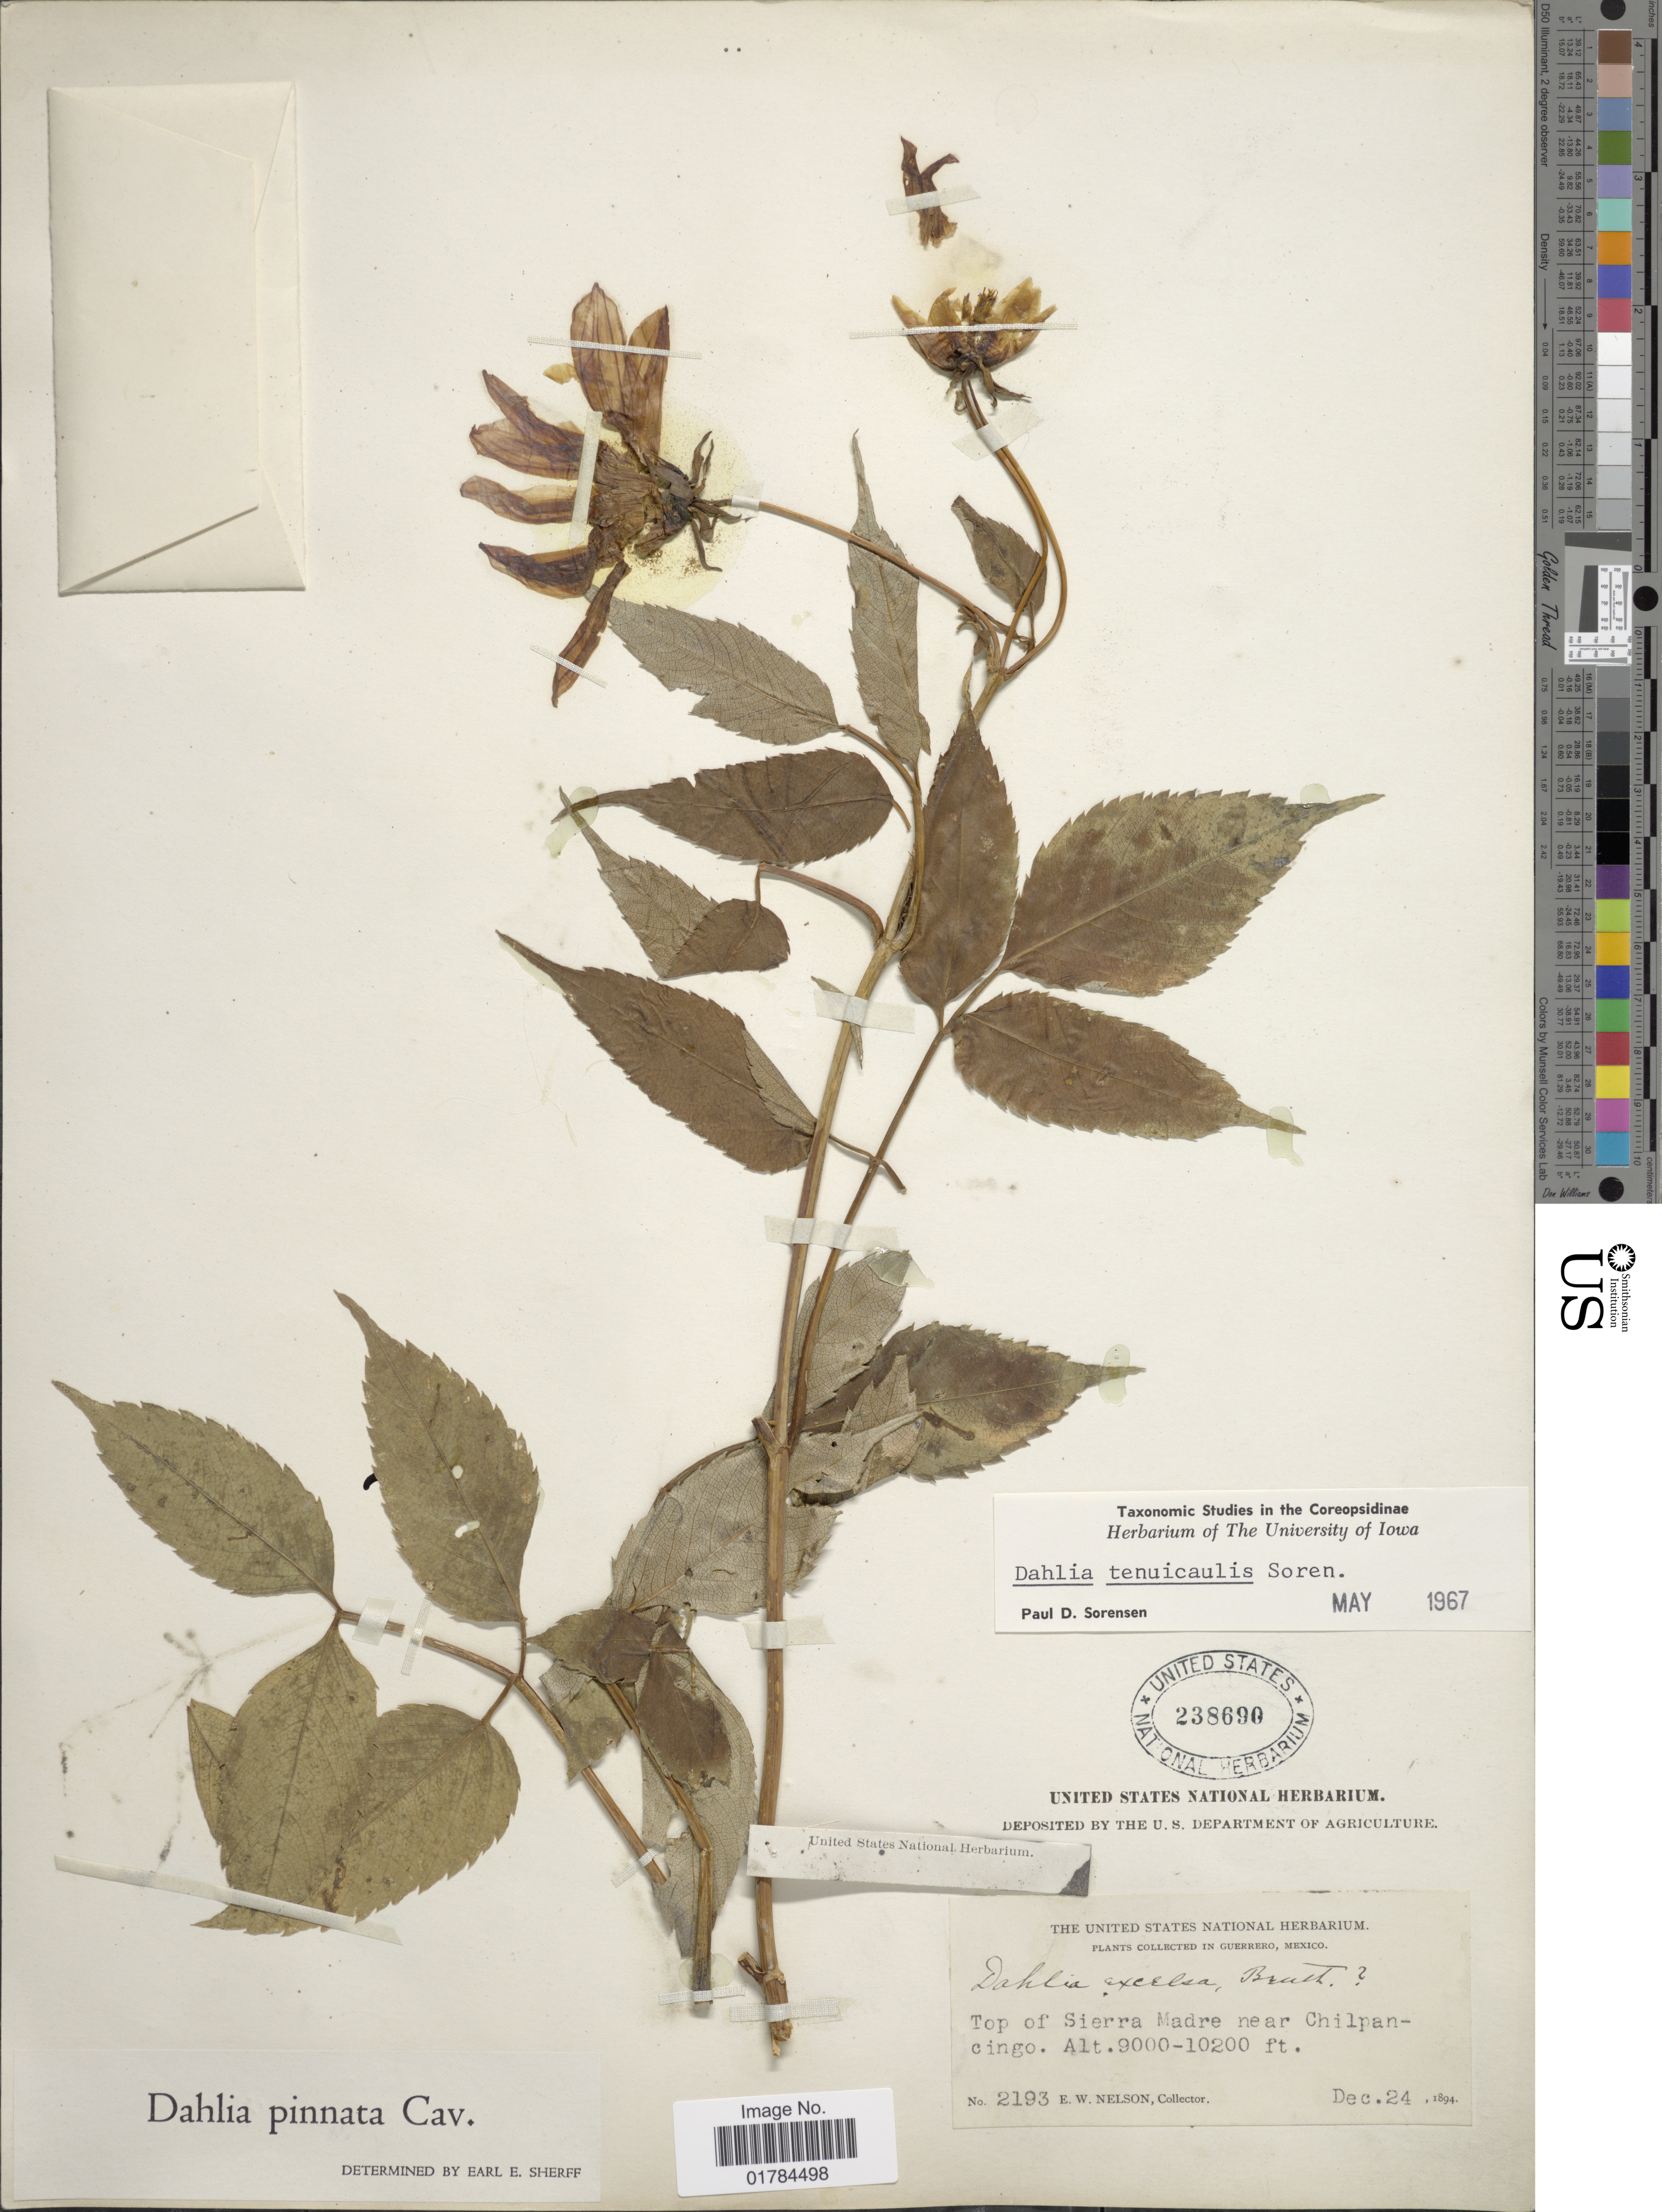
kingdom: Plantae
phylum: Tracheophyta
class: Magnoliopsida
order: Asterales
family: Asteraceae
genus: Dahlia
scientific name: Dahlia tenuicaulis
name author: P.D. Sørensen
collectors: E. W. Nelson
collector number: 2193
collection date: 1894-12-24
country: Mexico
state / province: Guerrero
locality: Top of Sierra Madre near Chilpancingo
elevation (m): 2743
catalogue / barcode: US 238690